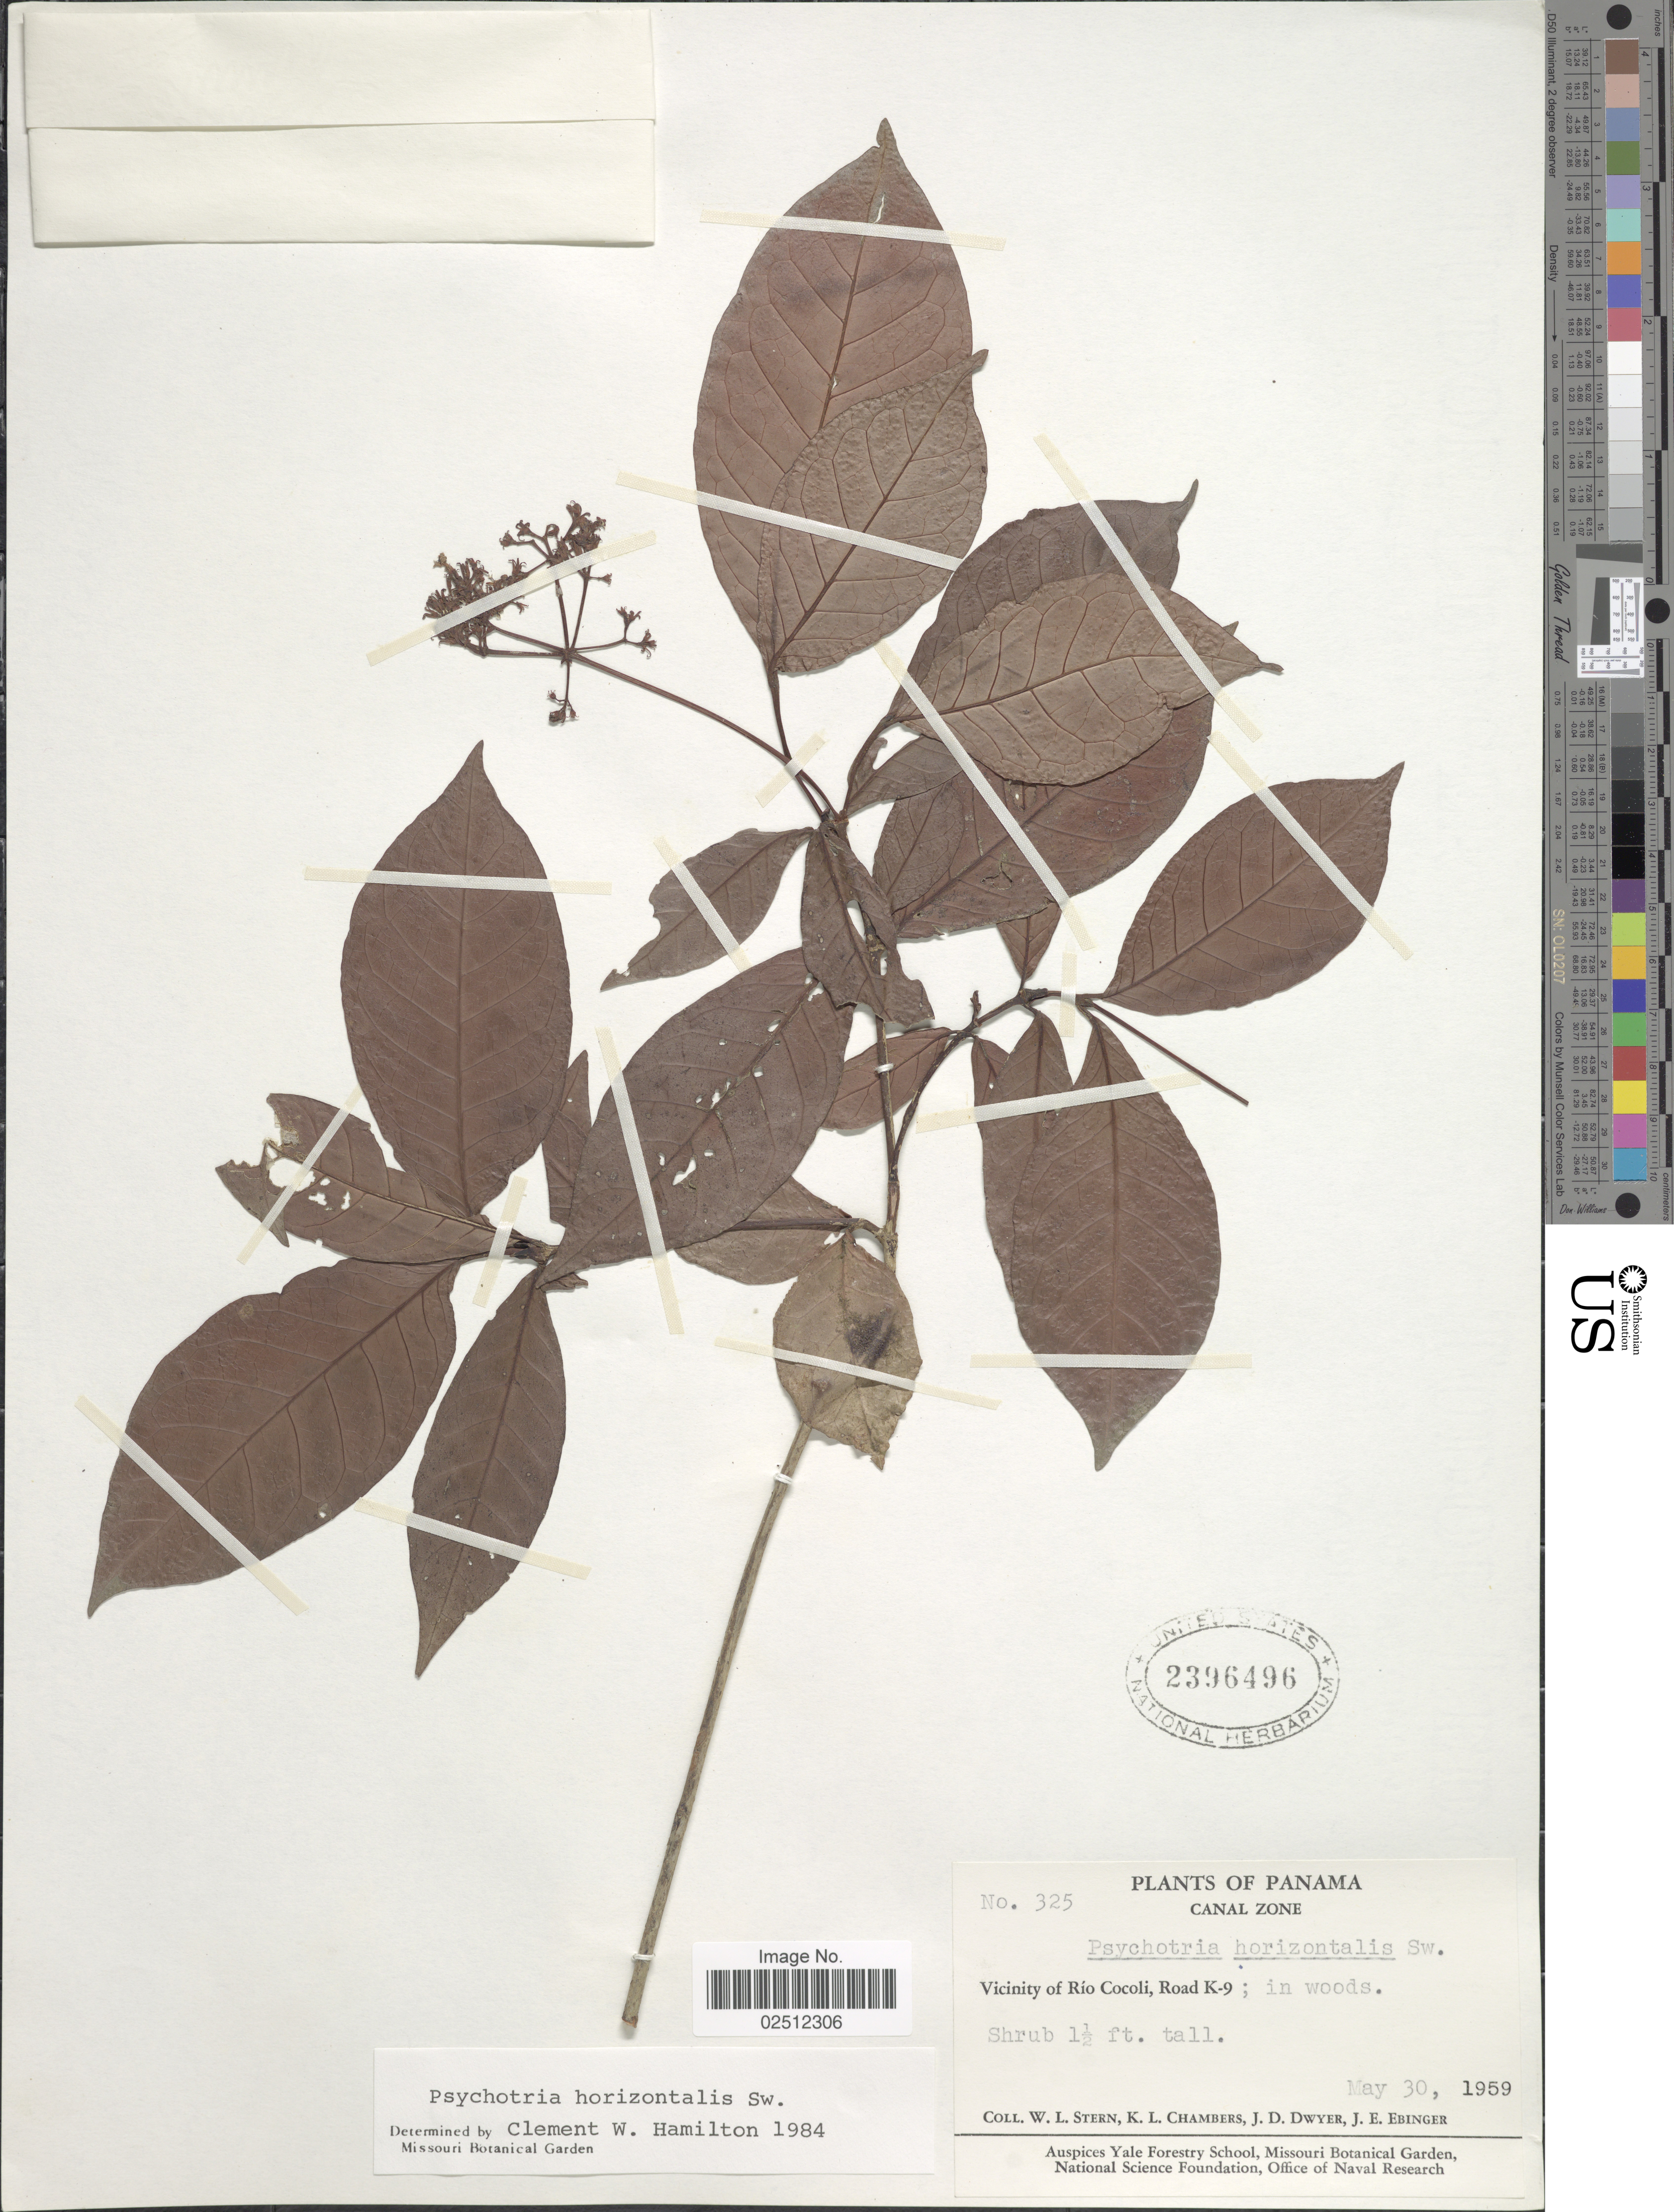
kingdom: Plantae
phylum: Tracheophyta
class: Magnoliopsida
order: Gentianales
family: Rubiaceae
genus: Psychotria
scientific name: Psychotria horizontalis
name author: Sw.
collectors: W. L. Stern, K. Chambers, J. D. Dwyer & J. Ebinger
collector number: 325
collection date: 1959-05-30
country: Panama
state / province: Panamá Oeste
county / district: Canal Zone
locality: Vicinity of Río Cocoli, Road K-9; in woods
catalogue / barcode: US 2396496